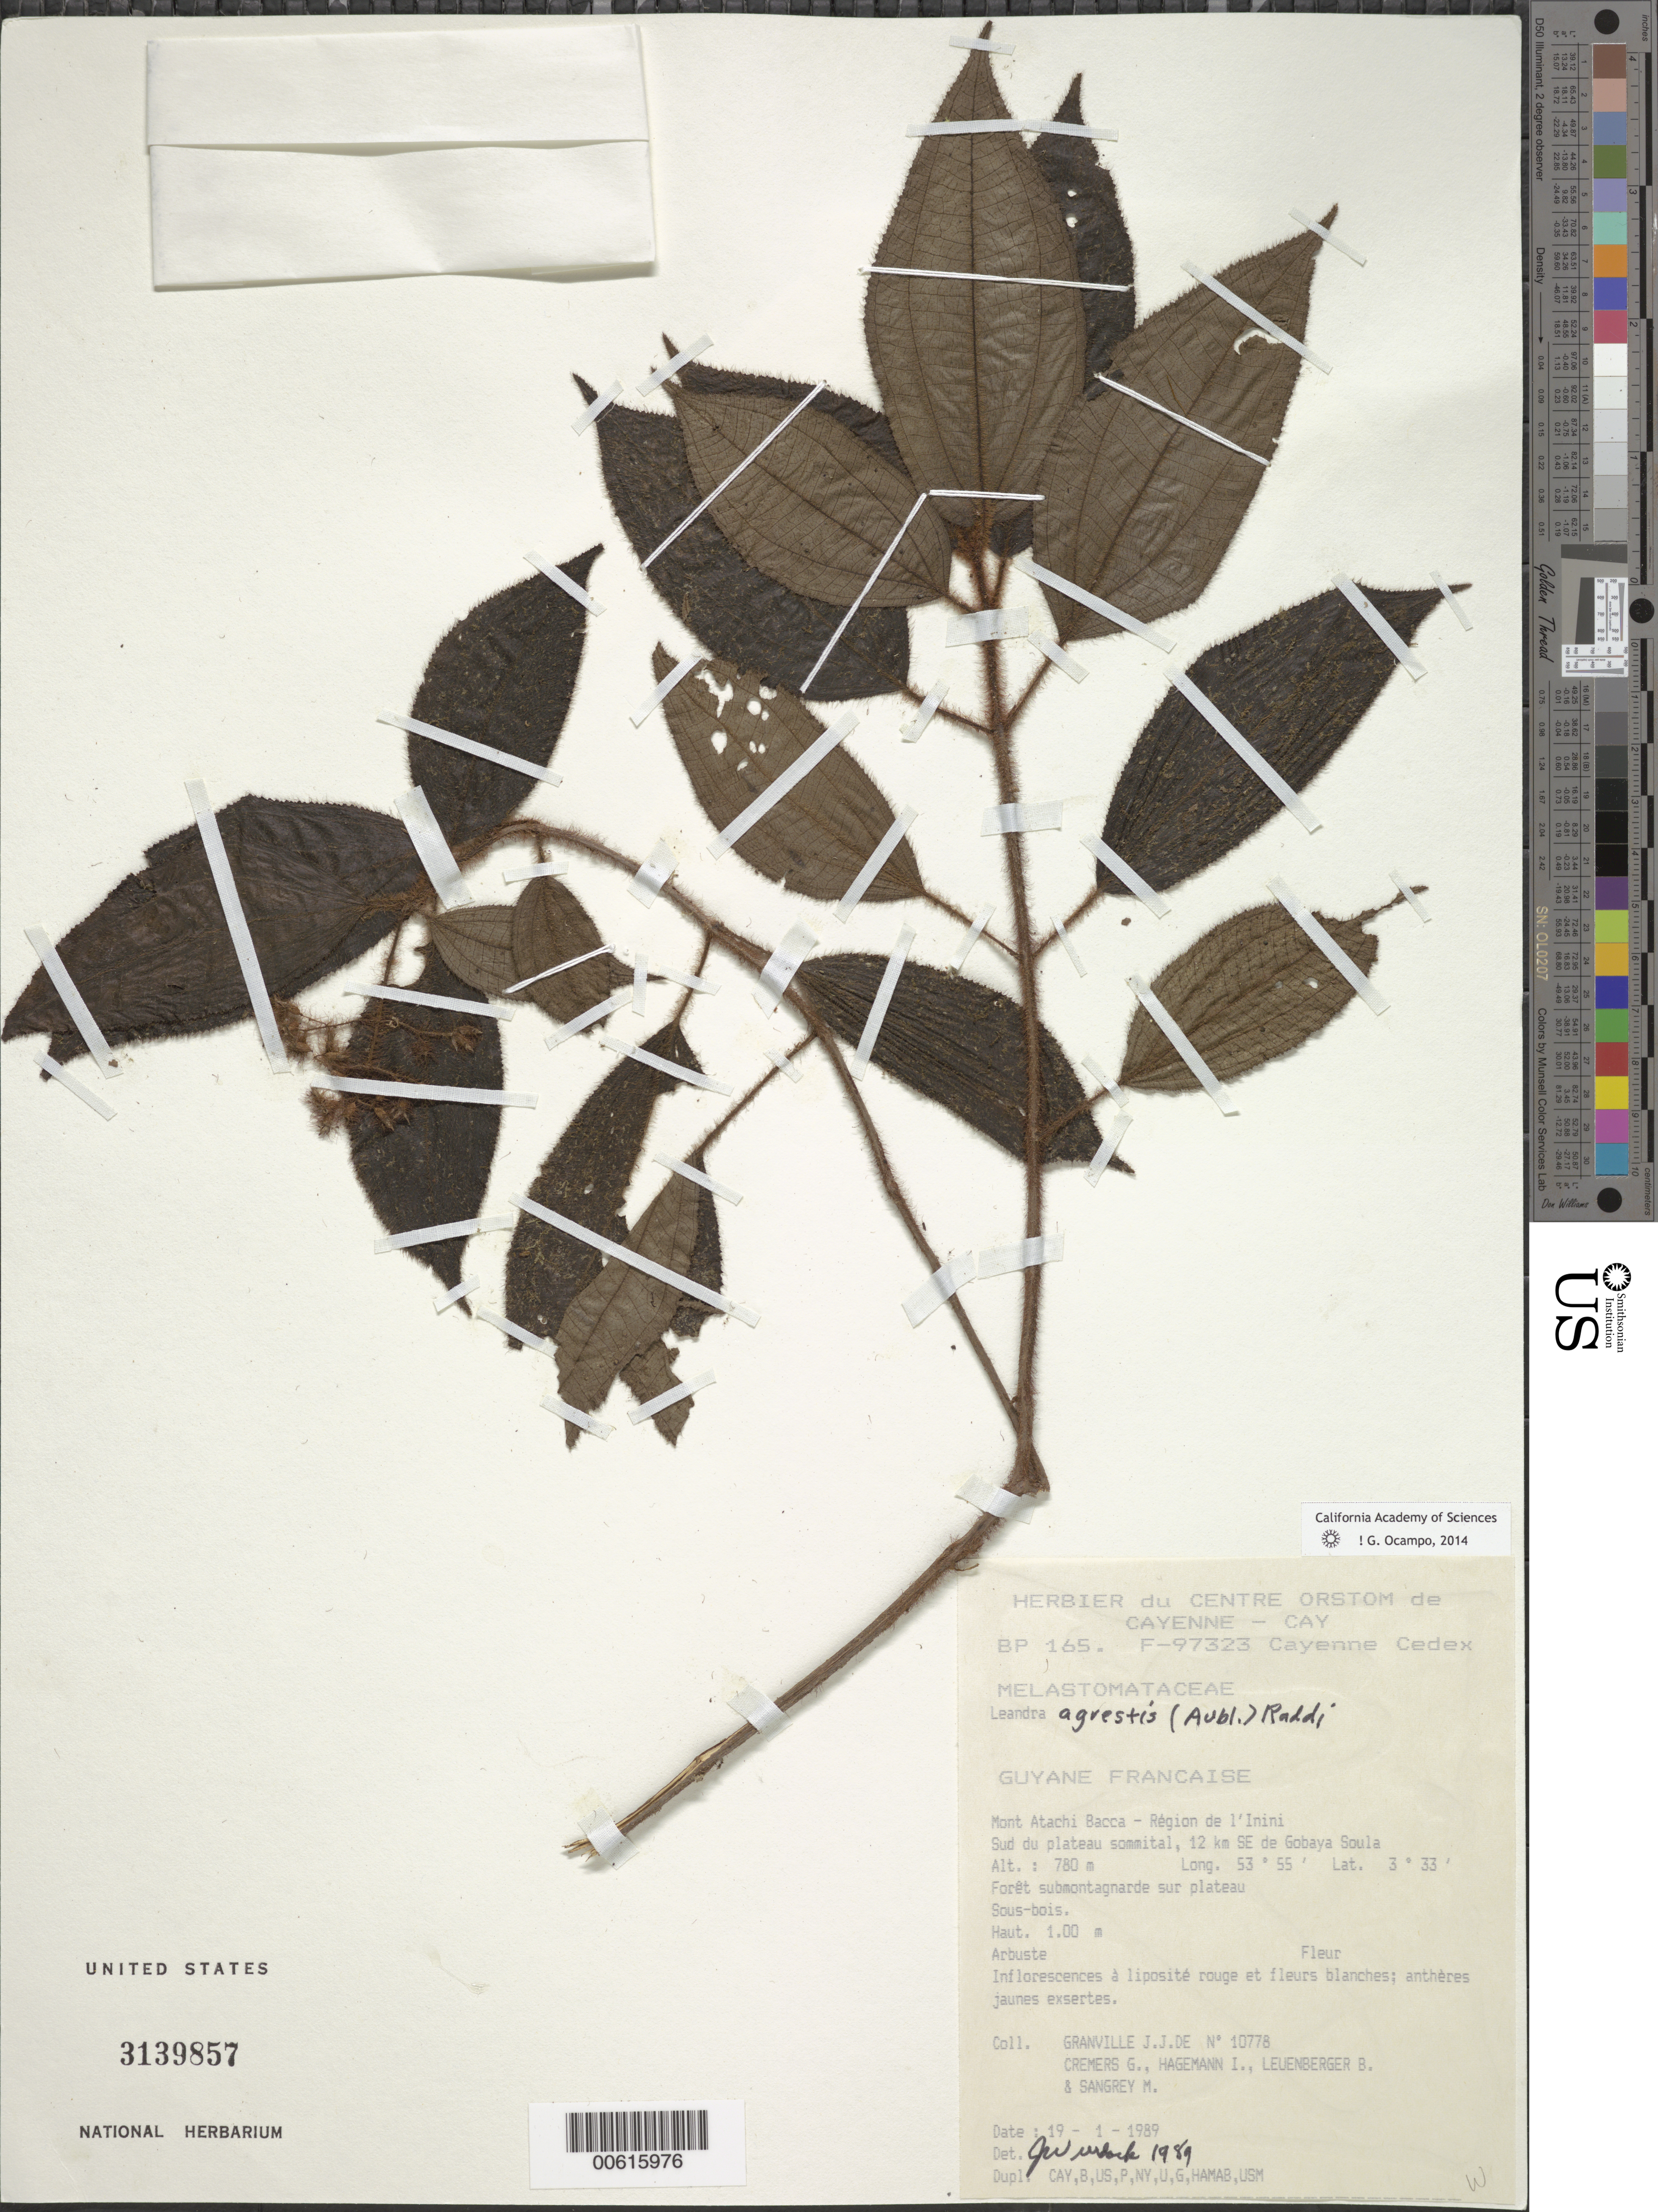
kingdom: Plantae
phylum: Tracheophyta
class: Magnoliopsida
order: Myrtales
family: Melastomataceae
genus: Leandra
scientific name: Leandra agrestis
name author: (Aubl.) Raddi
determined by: Wurdack, John J., (US), US (UNITED STATES)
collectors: J.-J. de Granville, G. Cremers, I. Hagemann, B. E. Leuenberger & M. S. Sangrey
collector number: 10778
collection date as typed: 19-Jan-89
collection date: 1989-01-19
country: French Guiana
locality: Mont Atachi Bacca, région de l'Inini, 12 km SE Gobaya Soula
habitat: Forêt submontagnarde sur plateau, sous-bois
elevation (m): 780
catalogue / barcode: US 3139857